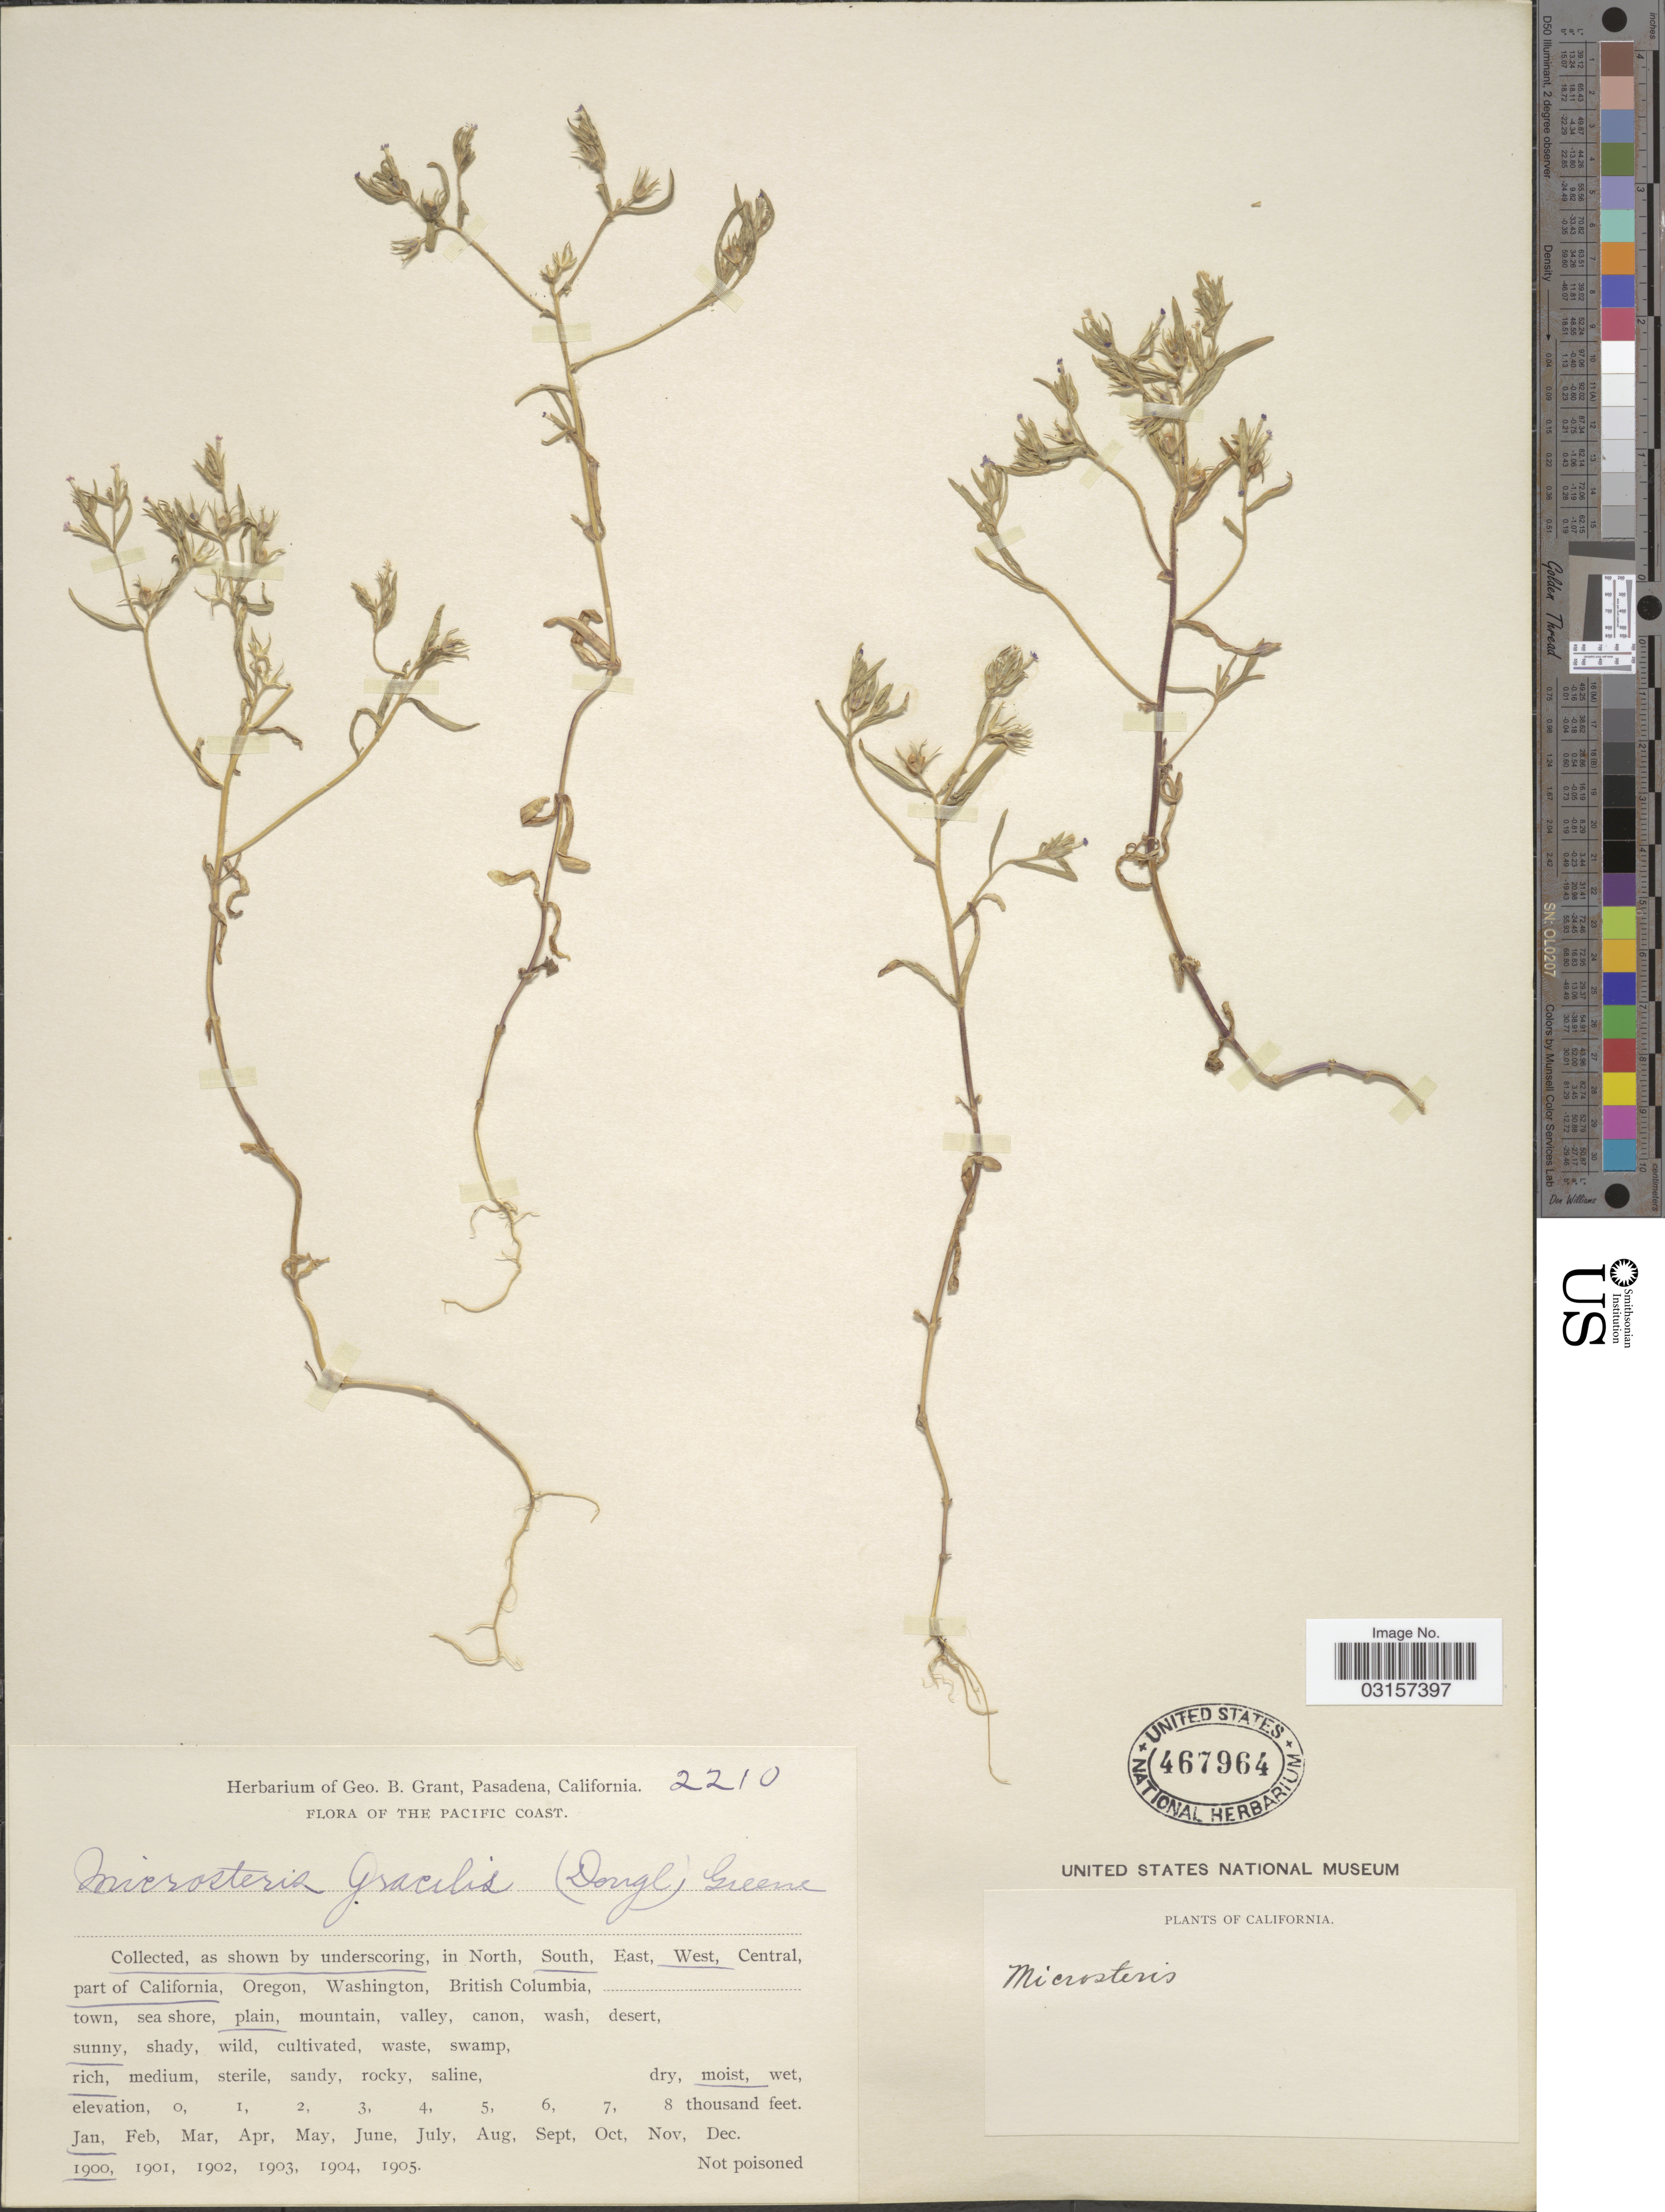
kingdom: Plantae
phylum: Tracheophyta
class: Magnoliopsida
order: Ericales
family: Polemoniaceae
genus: Microsteris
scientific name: Microsteris gracilis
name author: (Hook.) Greene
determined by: (US) Smithsonian Institution - National Museum of Natural History - Department of Botany (UNITED STATES)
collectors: ex herb. Geo. B. Grant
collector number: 2210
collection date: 1900-01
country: United States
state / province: California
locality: The Pacific Coast. South, West, part of California.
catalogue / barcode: US 467964